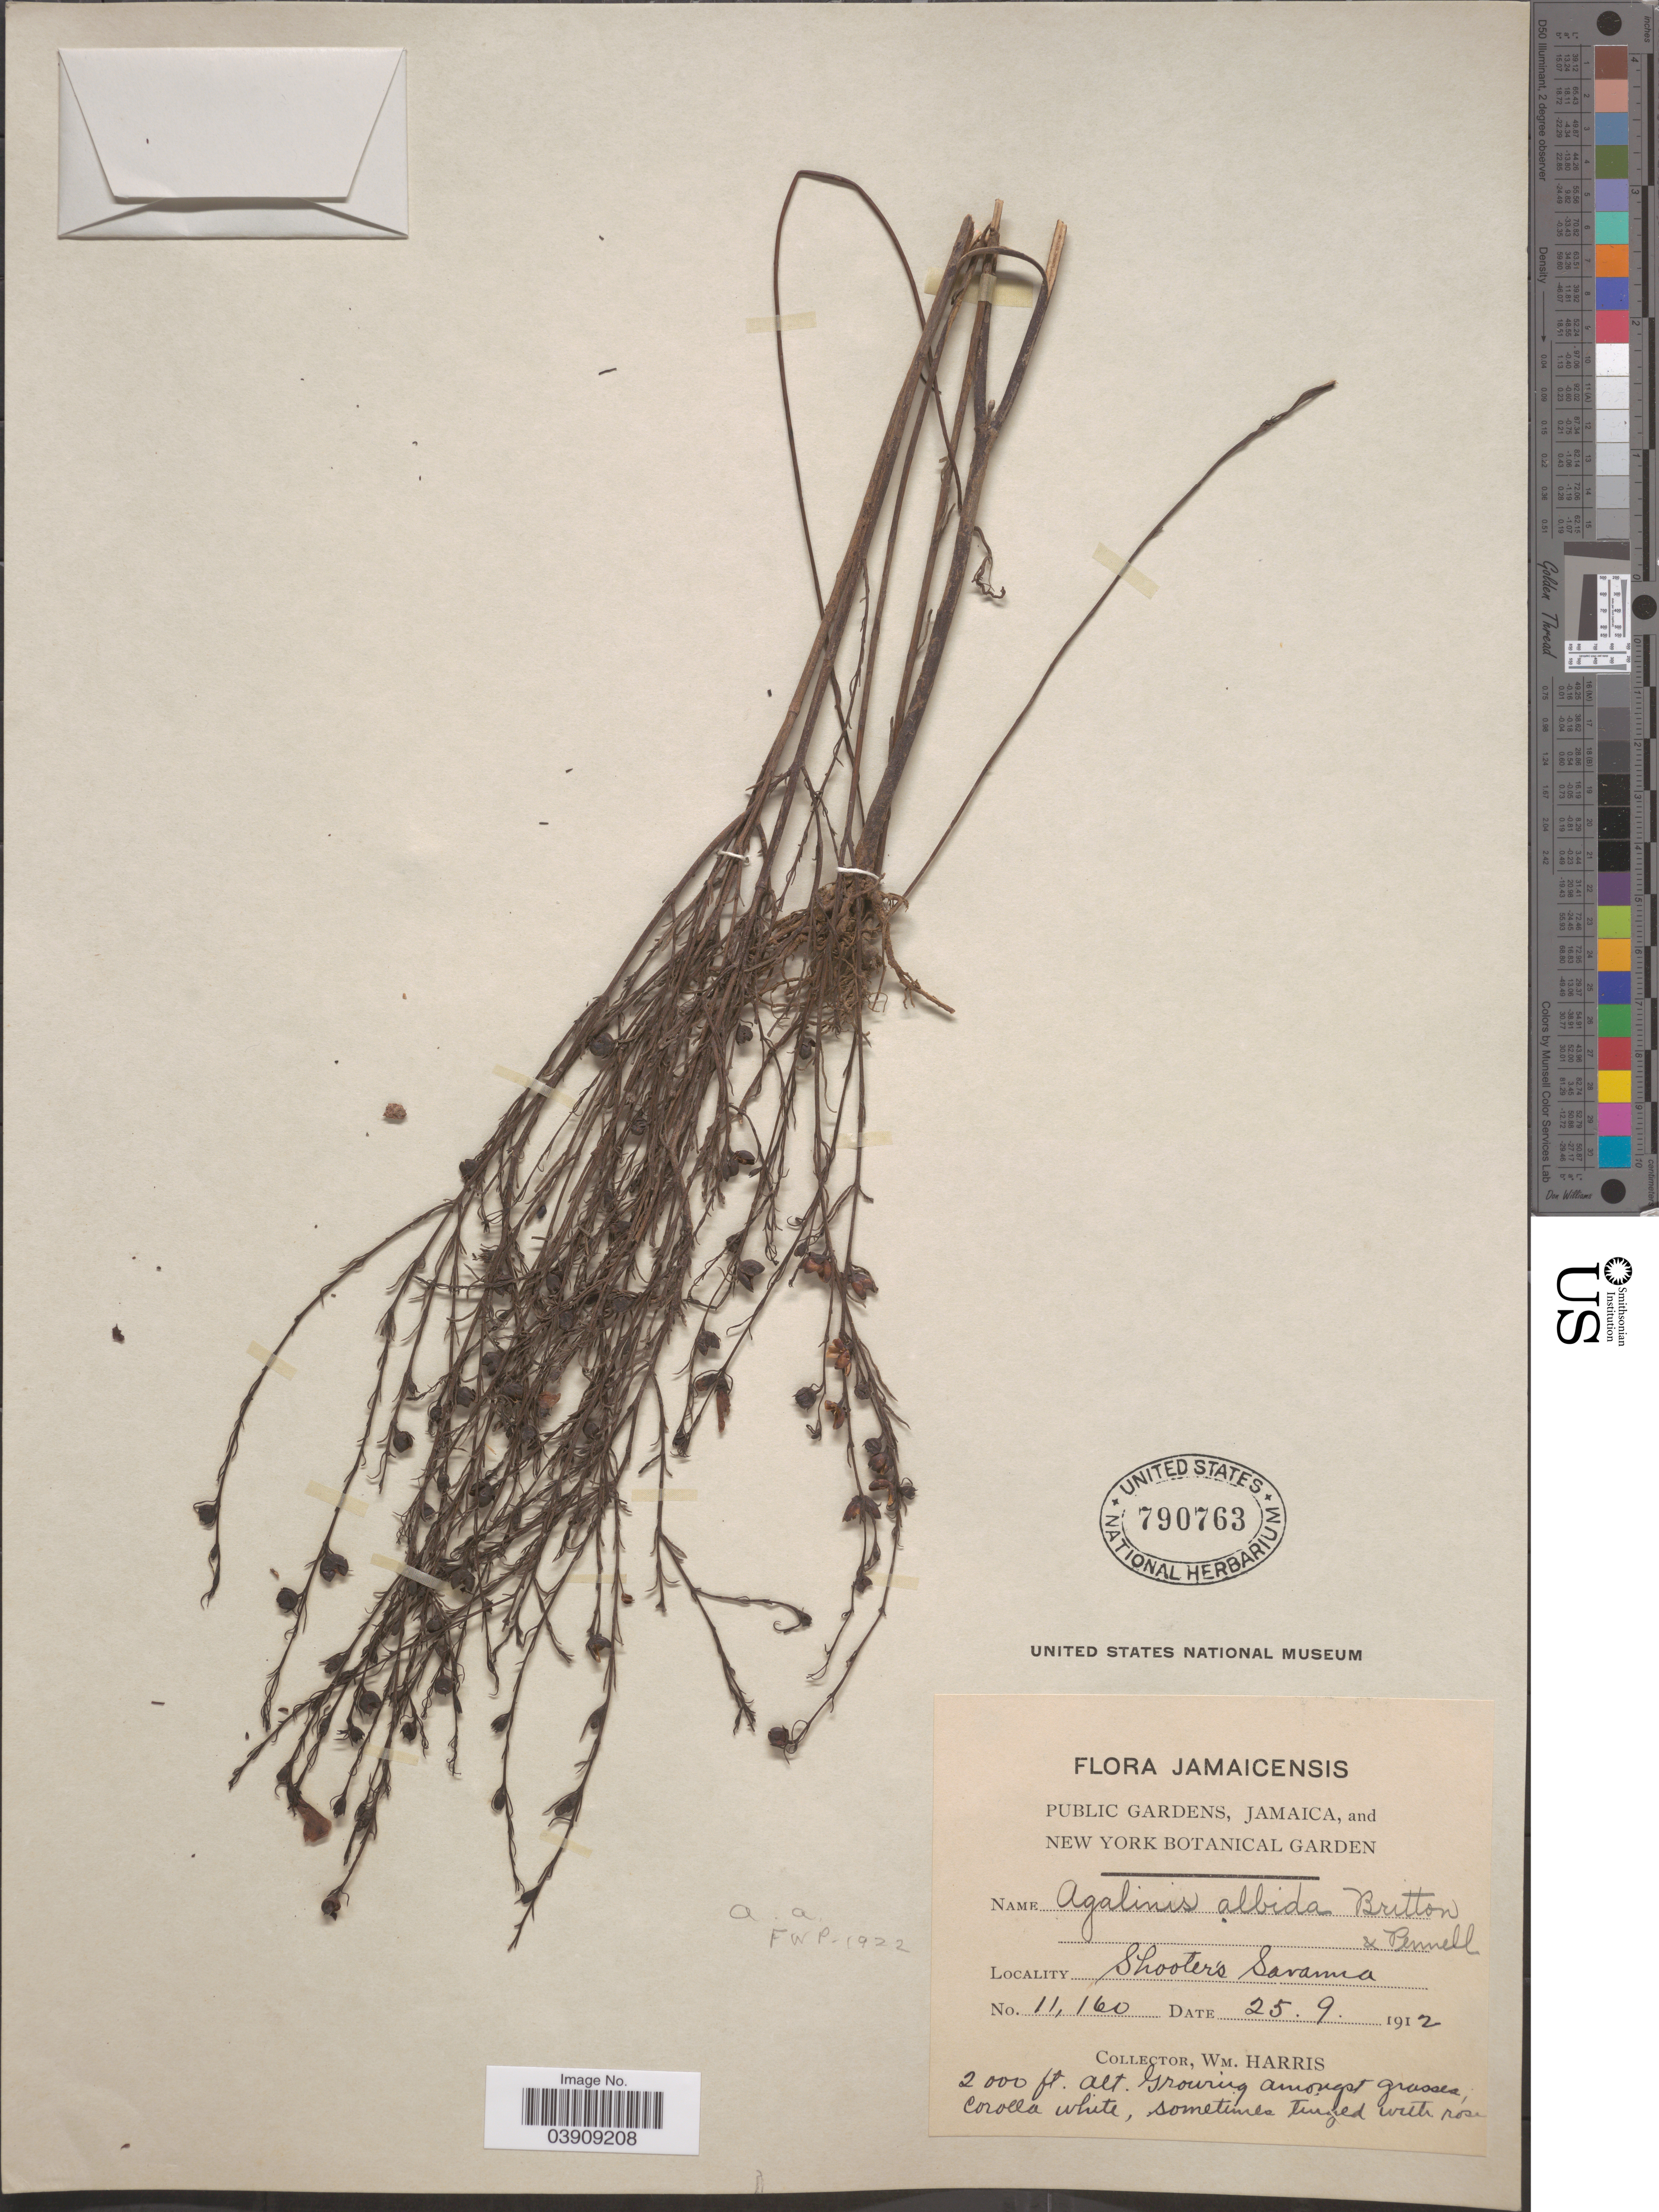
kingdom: Plantae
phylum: Tracheophyta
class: Magnoliopsida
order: Lamiales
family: Orobanchaceae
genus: Gerardia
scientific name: Gerardia albida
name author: (Britton & Pennell) Pennell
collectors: W. H. Harris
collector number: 11160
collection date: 1912-09-25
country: Jamaica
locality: Shooter's Savanna.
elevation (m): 610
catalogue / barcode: US 790763